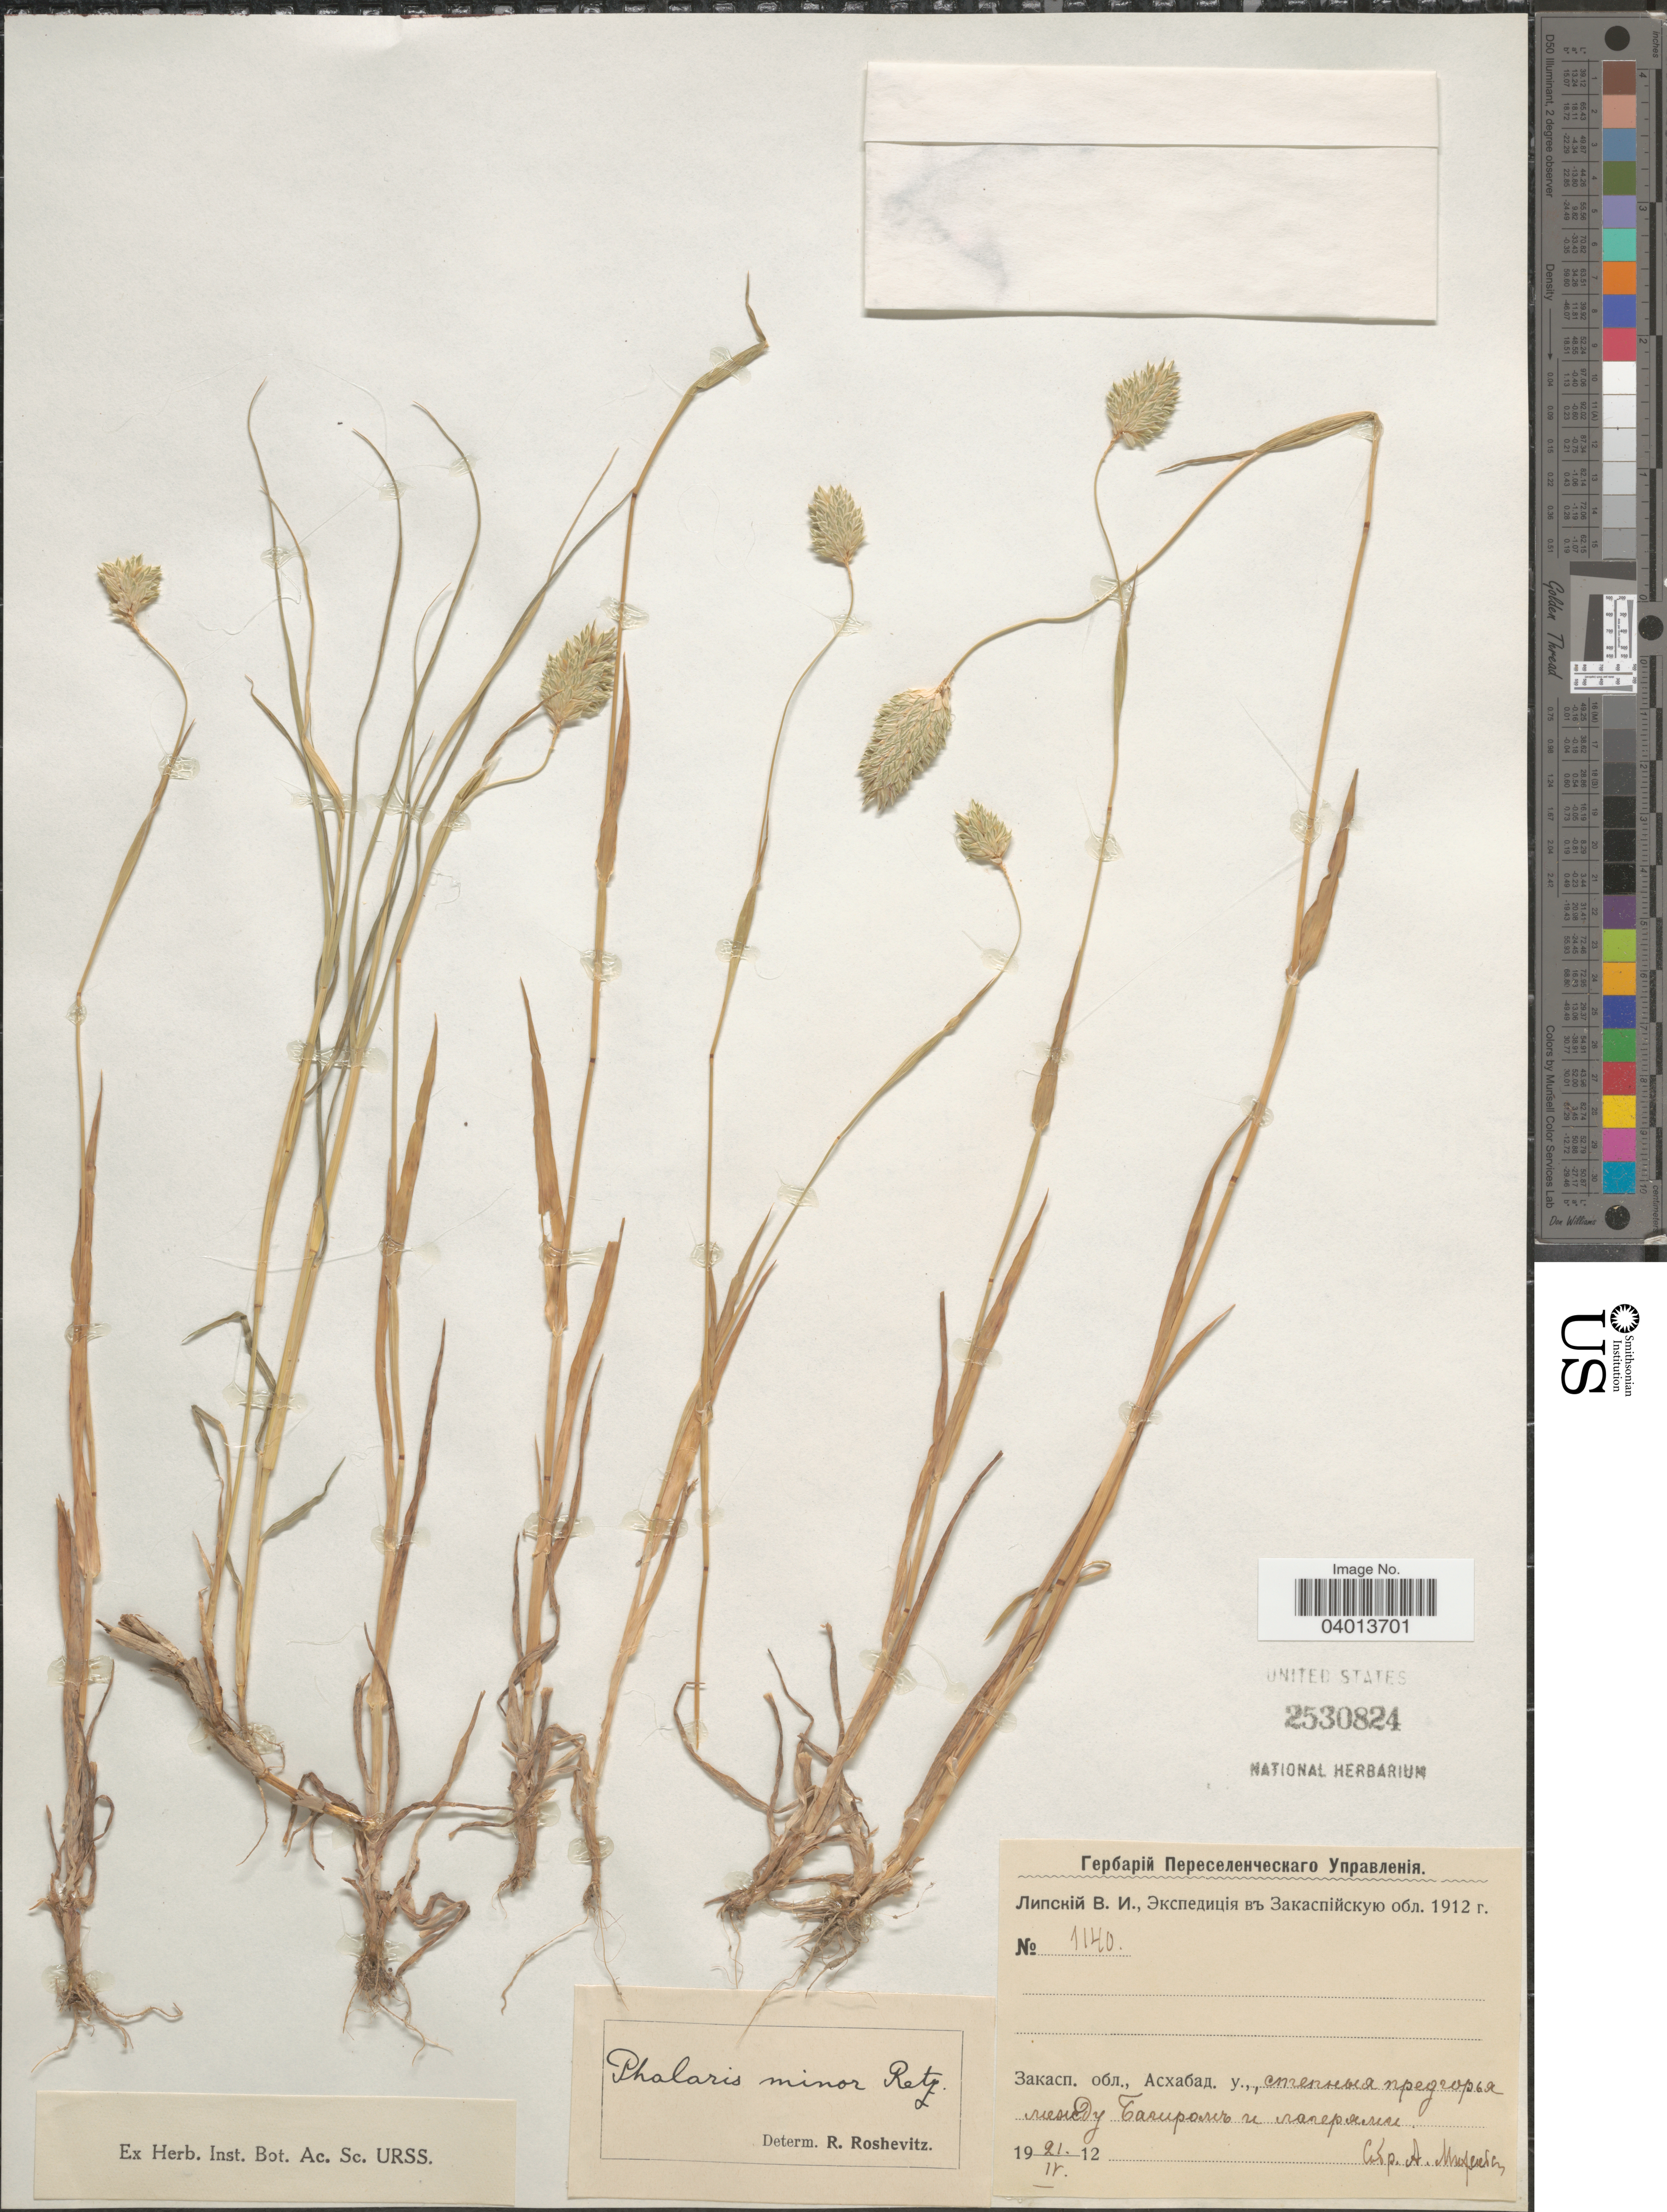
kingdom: Plantae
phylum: Tracheophyta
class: Liliopsida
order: Poales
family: Poaceae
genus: Phalaris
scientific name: Phalaris minor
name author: Retz.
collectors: A. Mikhelson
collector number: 1140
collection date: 1912-04-21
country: Turkmenistan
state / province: Ahal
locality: Bagyr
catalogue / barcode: US 2530824